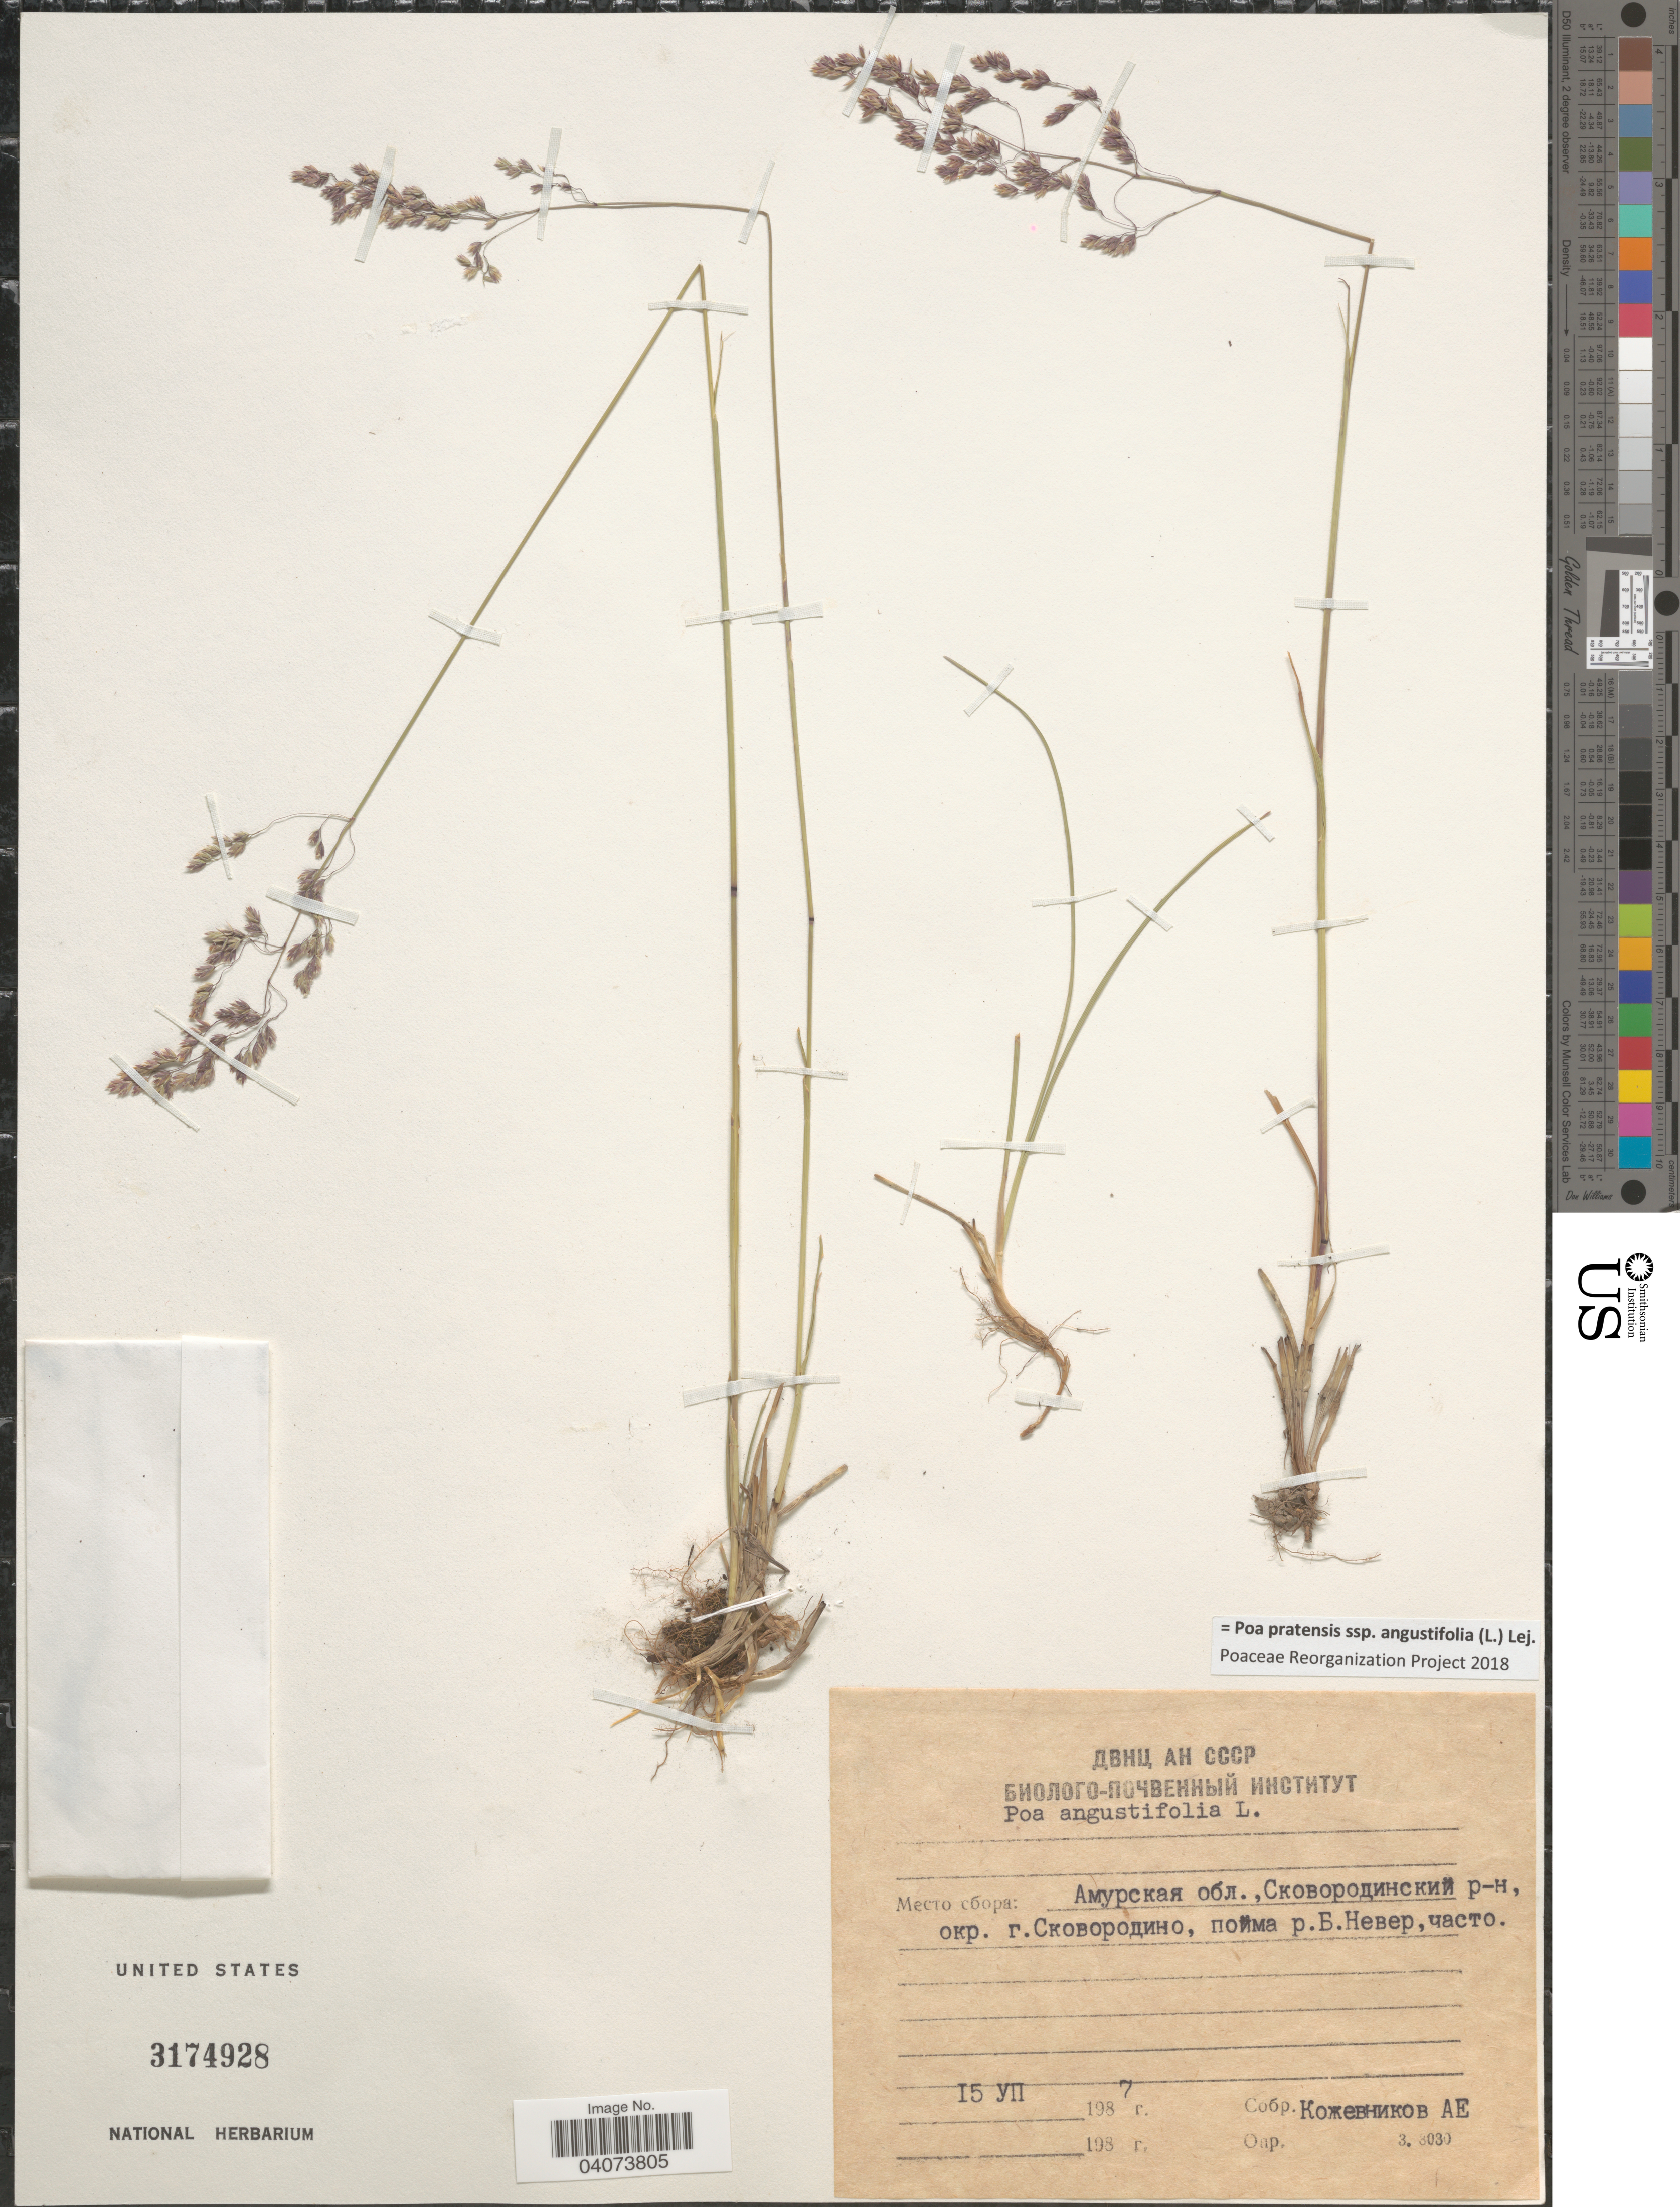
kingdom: Plantae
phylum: Tracheophyta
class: Liliopsida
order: Poales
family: Poaceae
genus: Poa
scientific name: Poa pratensis subsp. angustifolia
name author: (L.) Lej.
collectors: A. Kozhevnikov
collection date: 1987-07-15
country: Russian Federation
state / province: Amur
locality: District Skovorodinskiy, vicinity of Skovorodino, river Bolshoy Never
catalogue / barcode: US 3174928